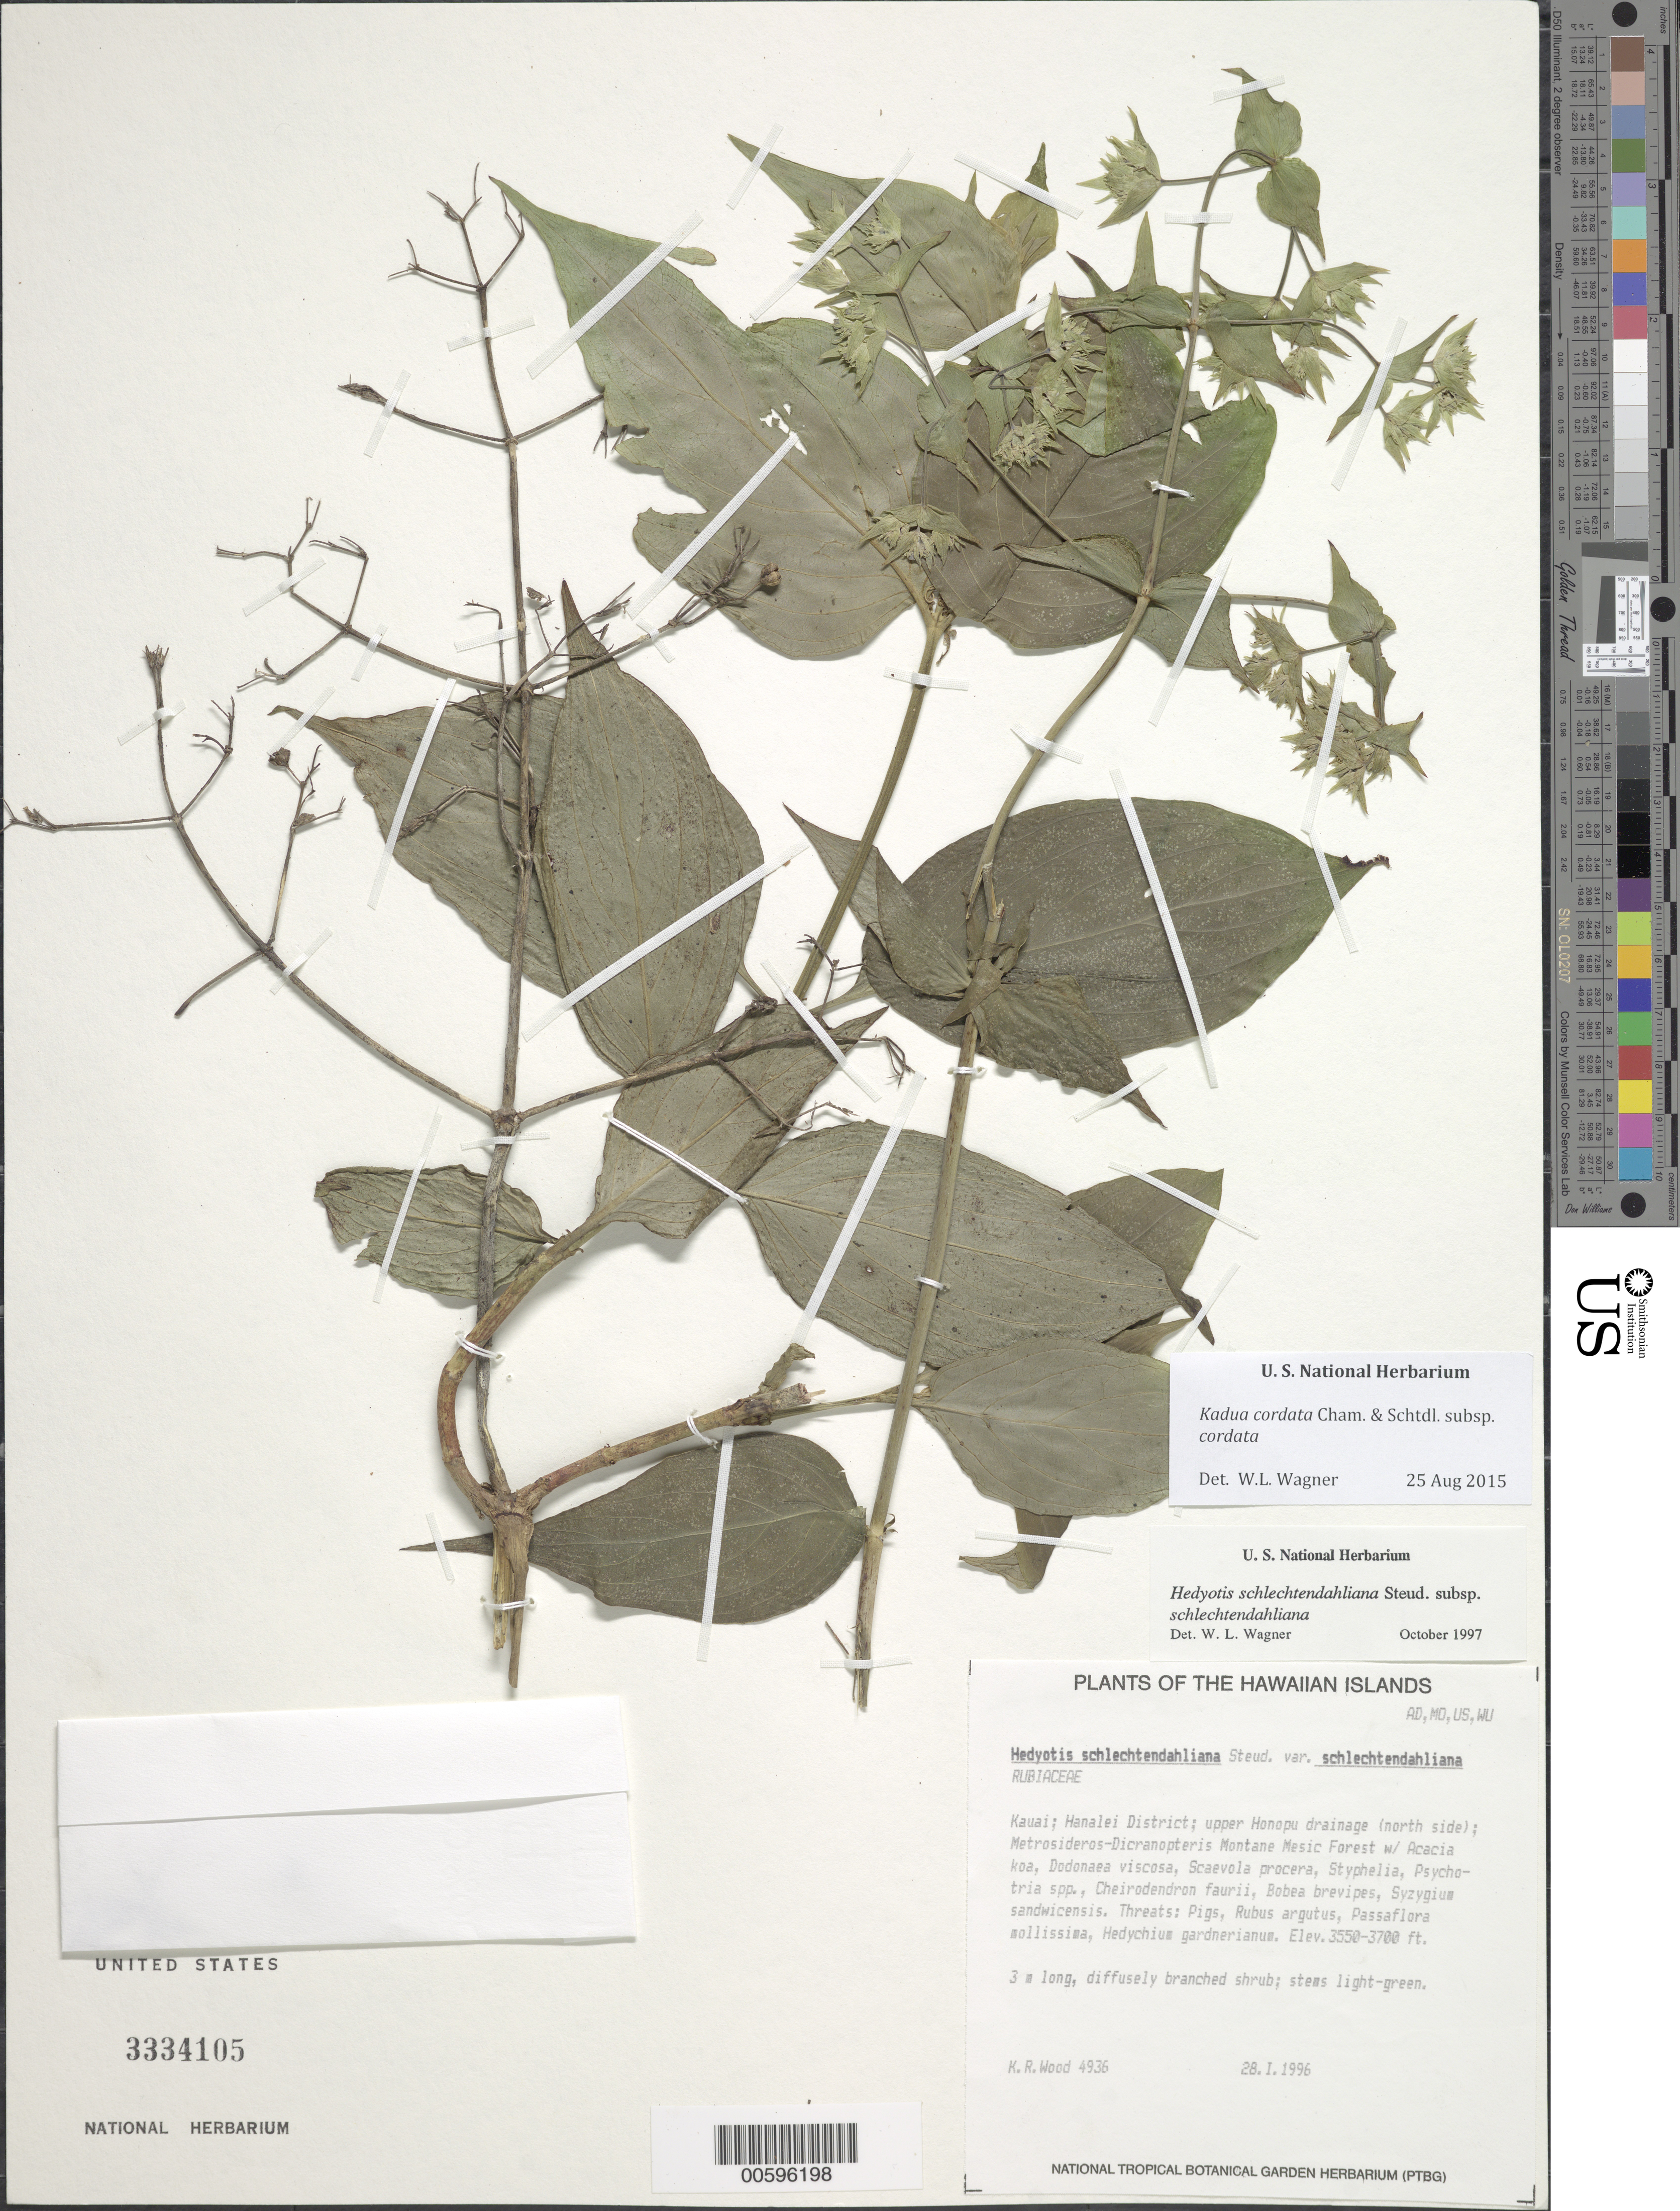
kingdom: Plantae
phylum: Tracheophyta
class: Magnoliopsida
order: Gentianales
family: Rubiaceae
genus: Kadua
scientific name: Kadua cordata subsp. cordata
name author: Cham. & Schltdl.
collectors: K. R. Wood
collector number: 4936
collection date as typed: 28 Jan 1996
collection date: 1996-01-28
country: United States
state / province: Hawaii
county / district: Kauai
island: Kaua'i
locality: Hanalei Dist; upper Honopu drainage (N side).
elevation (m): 1082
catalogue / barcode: US 3334105